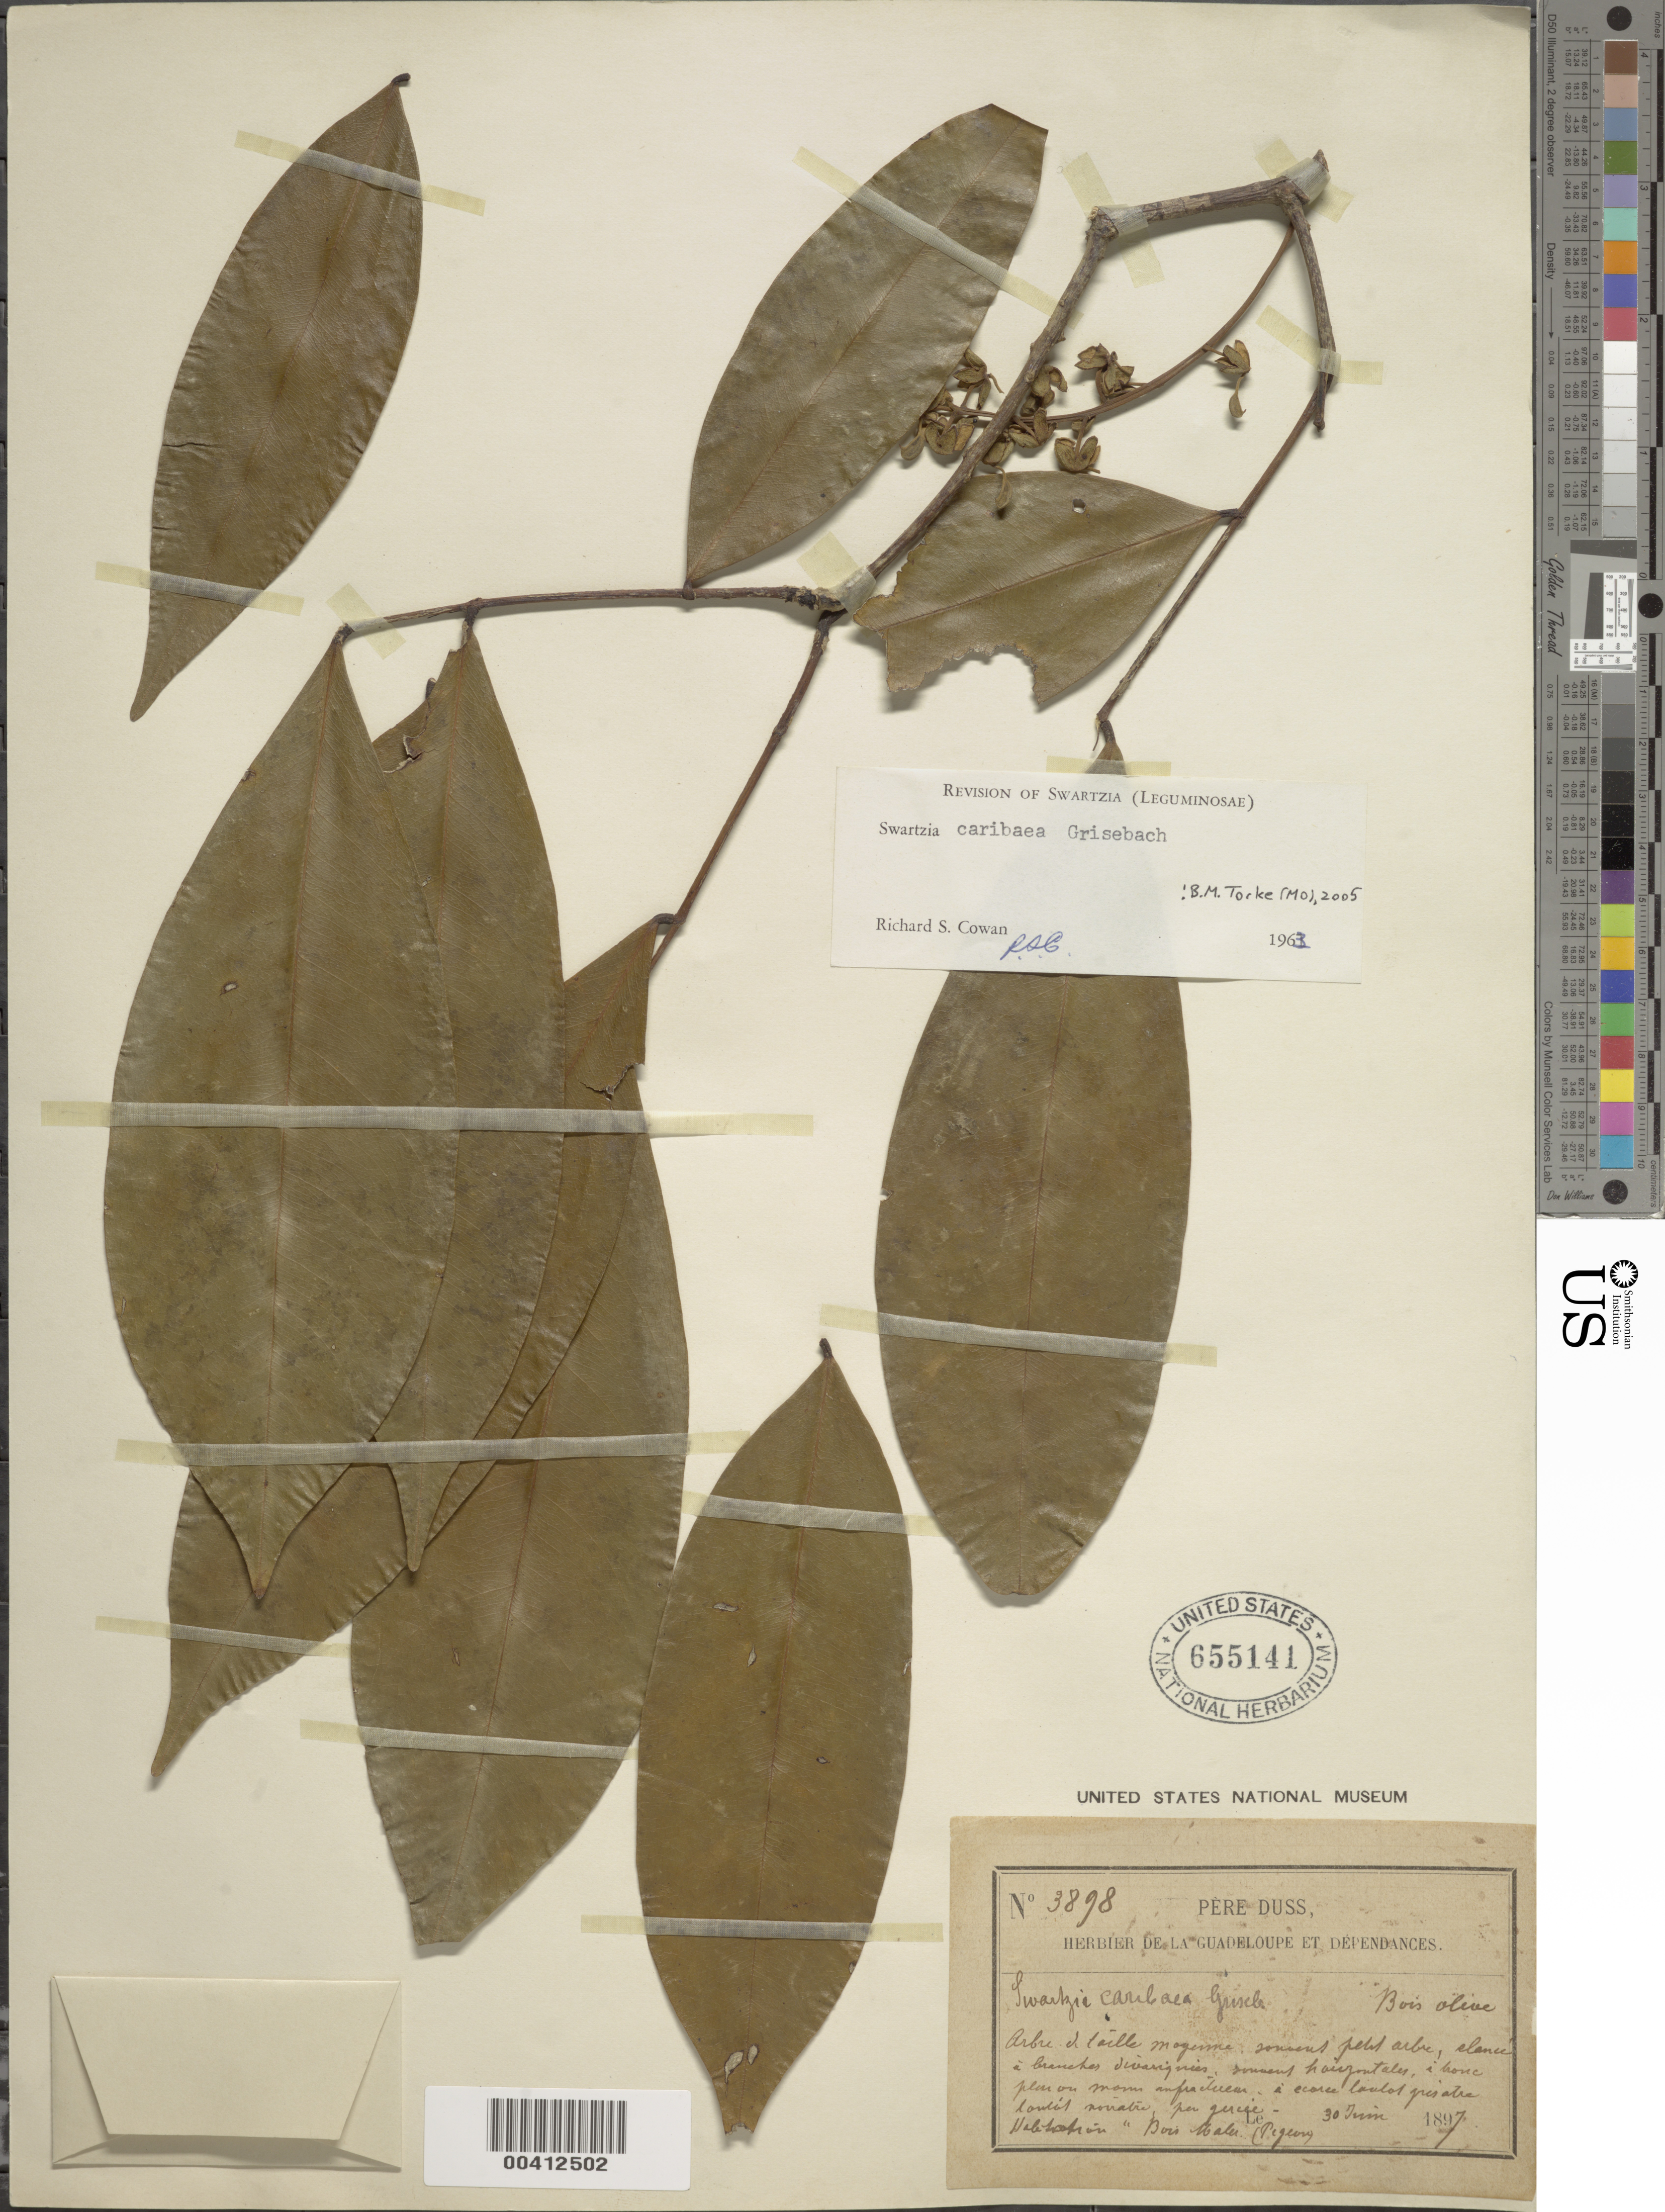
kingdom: Plantae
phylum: Tracheophyta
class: Magnoliopsida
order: Fabales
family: Fabaceae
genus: Swartzia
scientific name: Swartzia caribaea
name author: Griseb.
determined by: Cowan, R. S.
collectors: Père Duss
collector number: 3898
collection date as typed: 30 Jun 1897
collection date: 1897-06-30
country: Guadeloupe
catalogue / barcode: US 655141